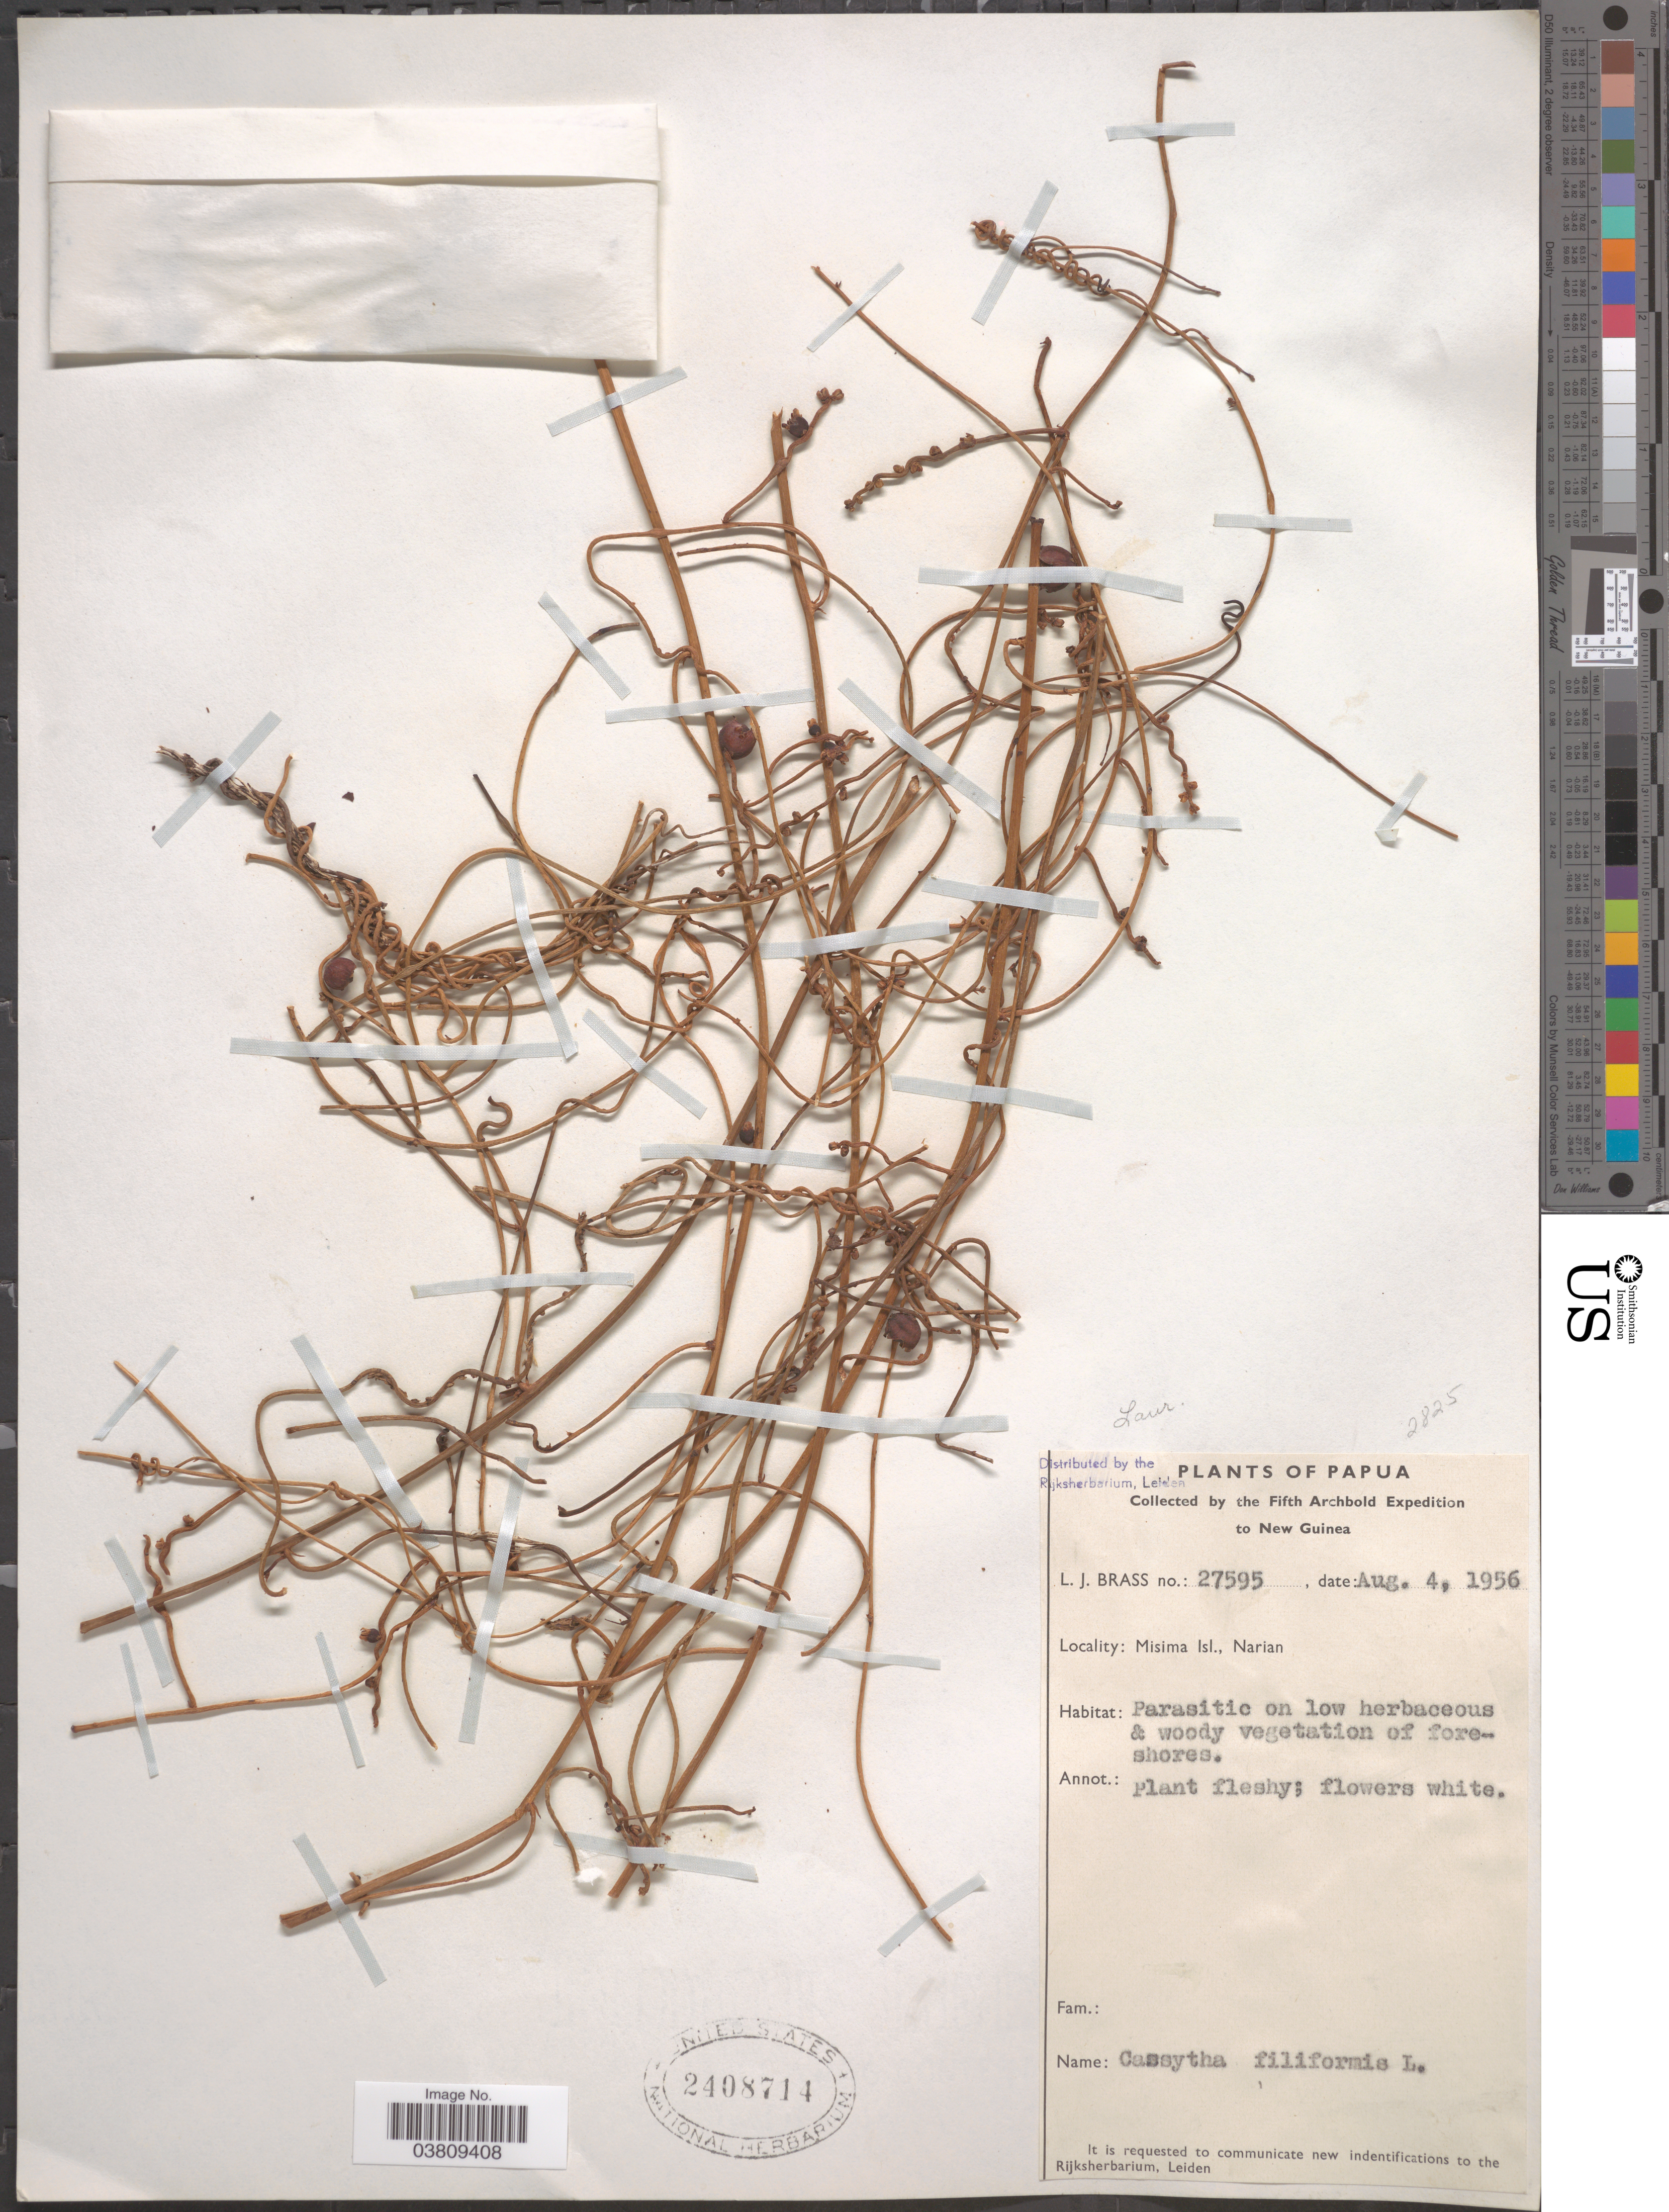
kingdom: Plantae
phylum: Tracheophyta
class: Magnoliopsida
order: Laurales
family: Lauraceae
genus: Cassytha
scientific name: Cassytha filiformis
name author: L.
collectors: L. J. Brass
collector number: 27595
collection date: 1956-08-04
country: Papua New Guinea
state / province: Milne Bay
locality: Papua. New Guinea. Misima Isl., Narian.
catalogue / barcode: US 2408714